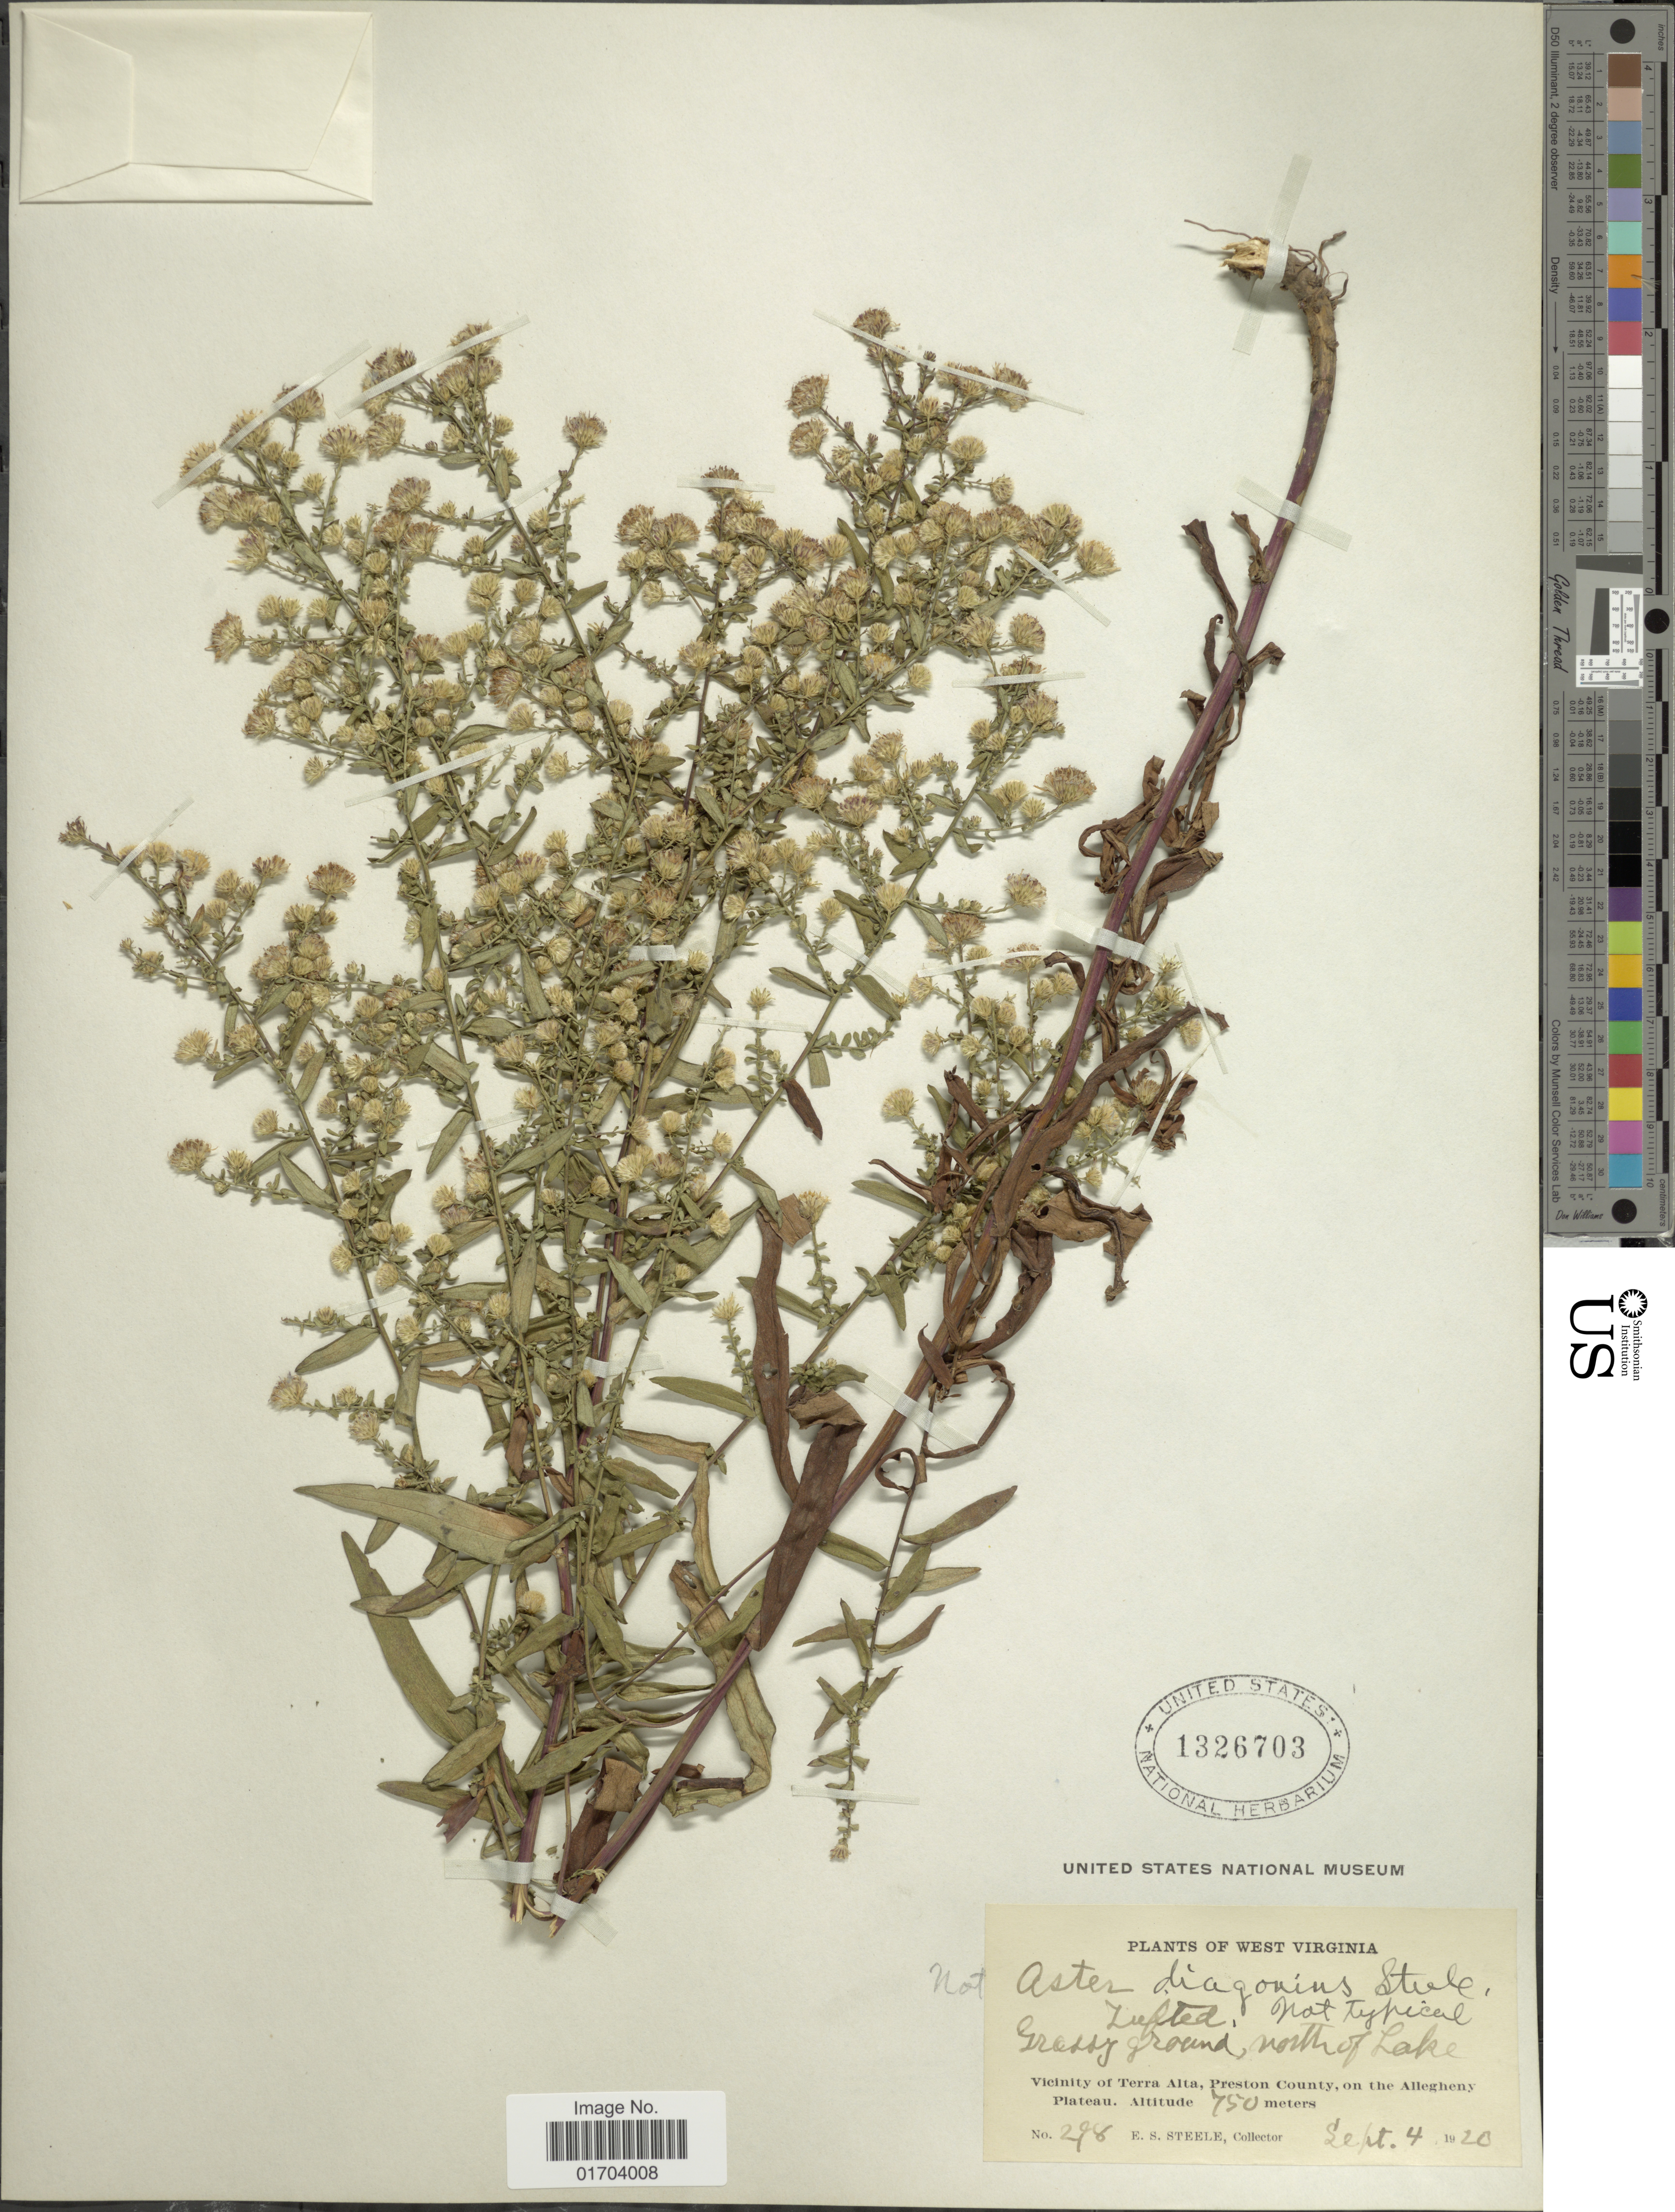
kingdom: Plantae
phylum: Tracheophyta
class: Magnoliopsida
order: Asterales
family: Asteraceae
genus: Aster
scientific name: Aster diagonius E.S. Steele sp. nov. ined.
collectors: E. Steele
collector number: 298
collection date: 1920-09-04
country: United States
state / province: West Virginia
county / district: Preston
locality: North of Lake, Vicinity of Terra Alta, Preston County, on the Allegheny Plateau.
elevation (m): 750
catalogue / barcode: US 1326703